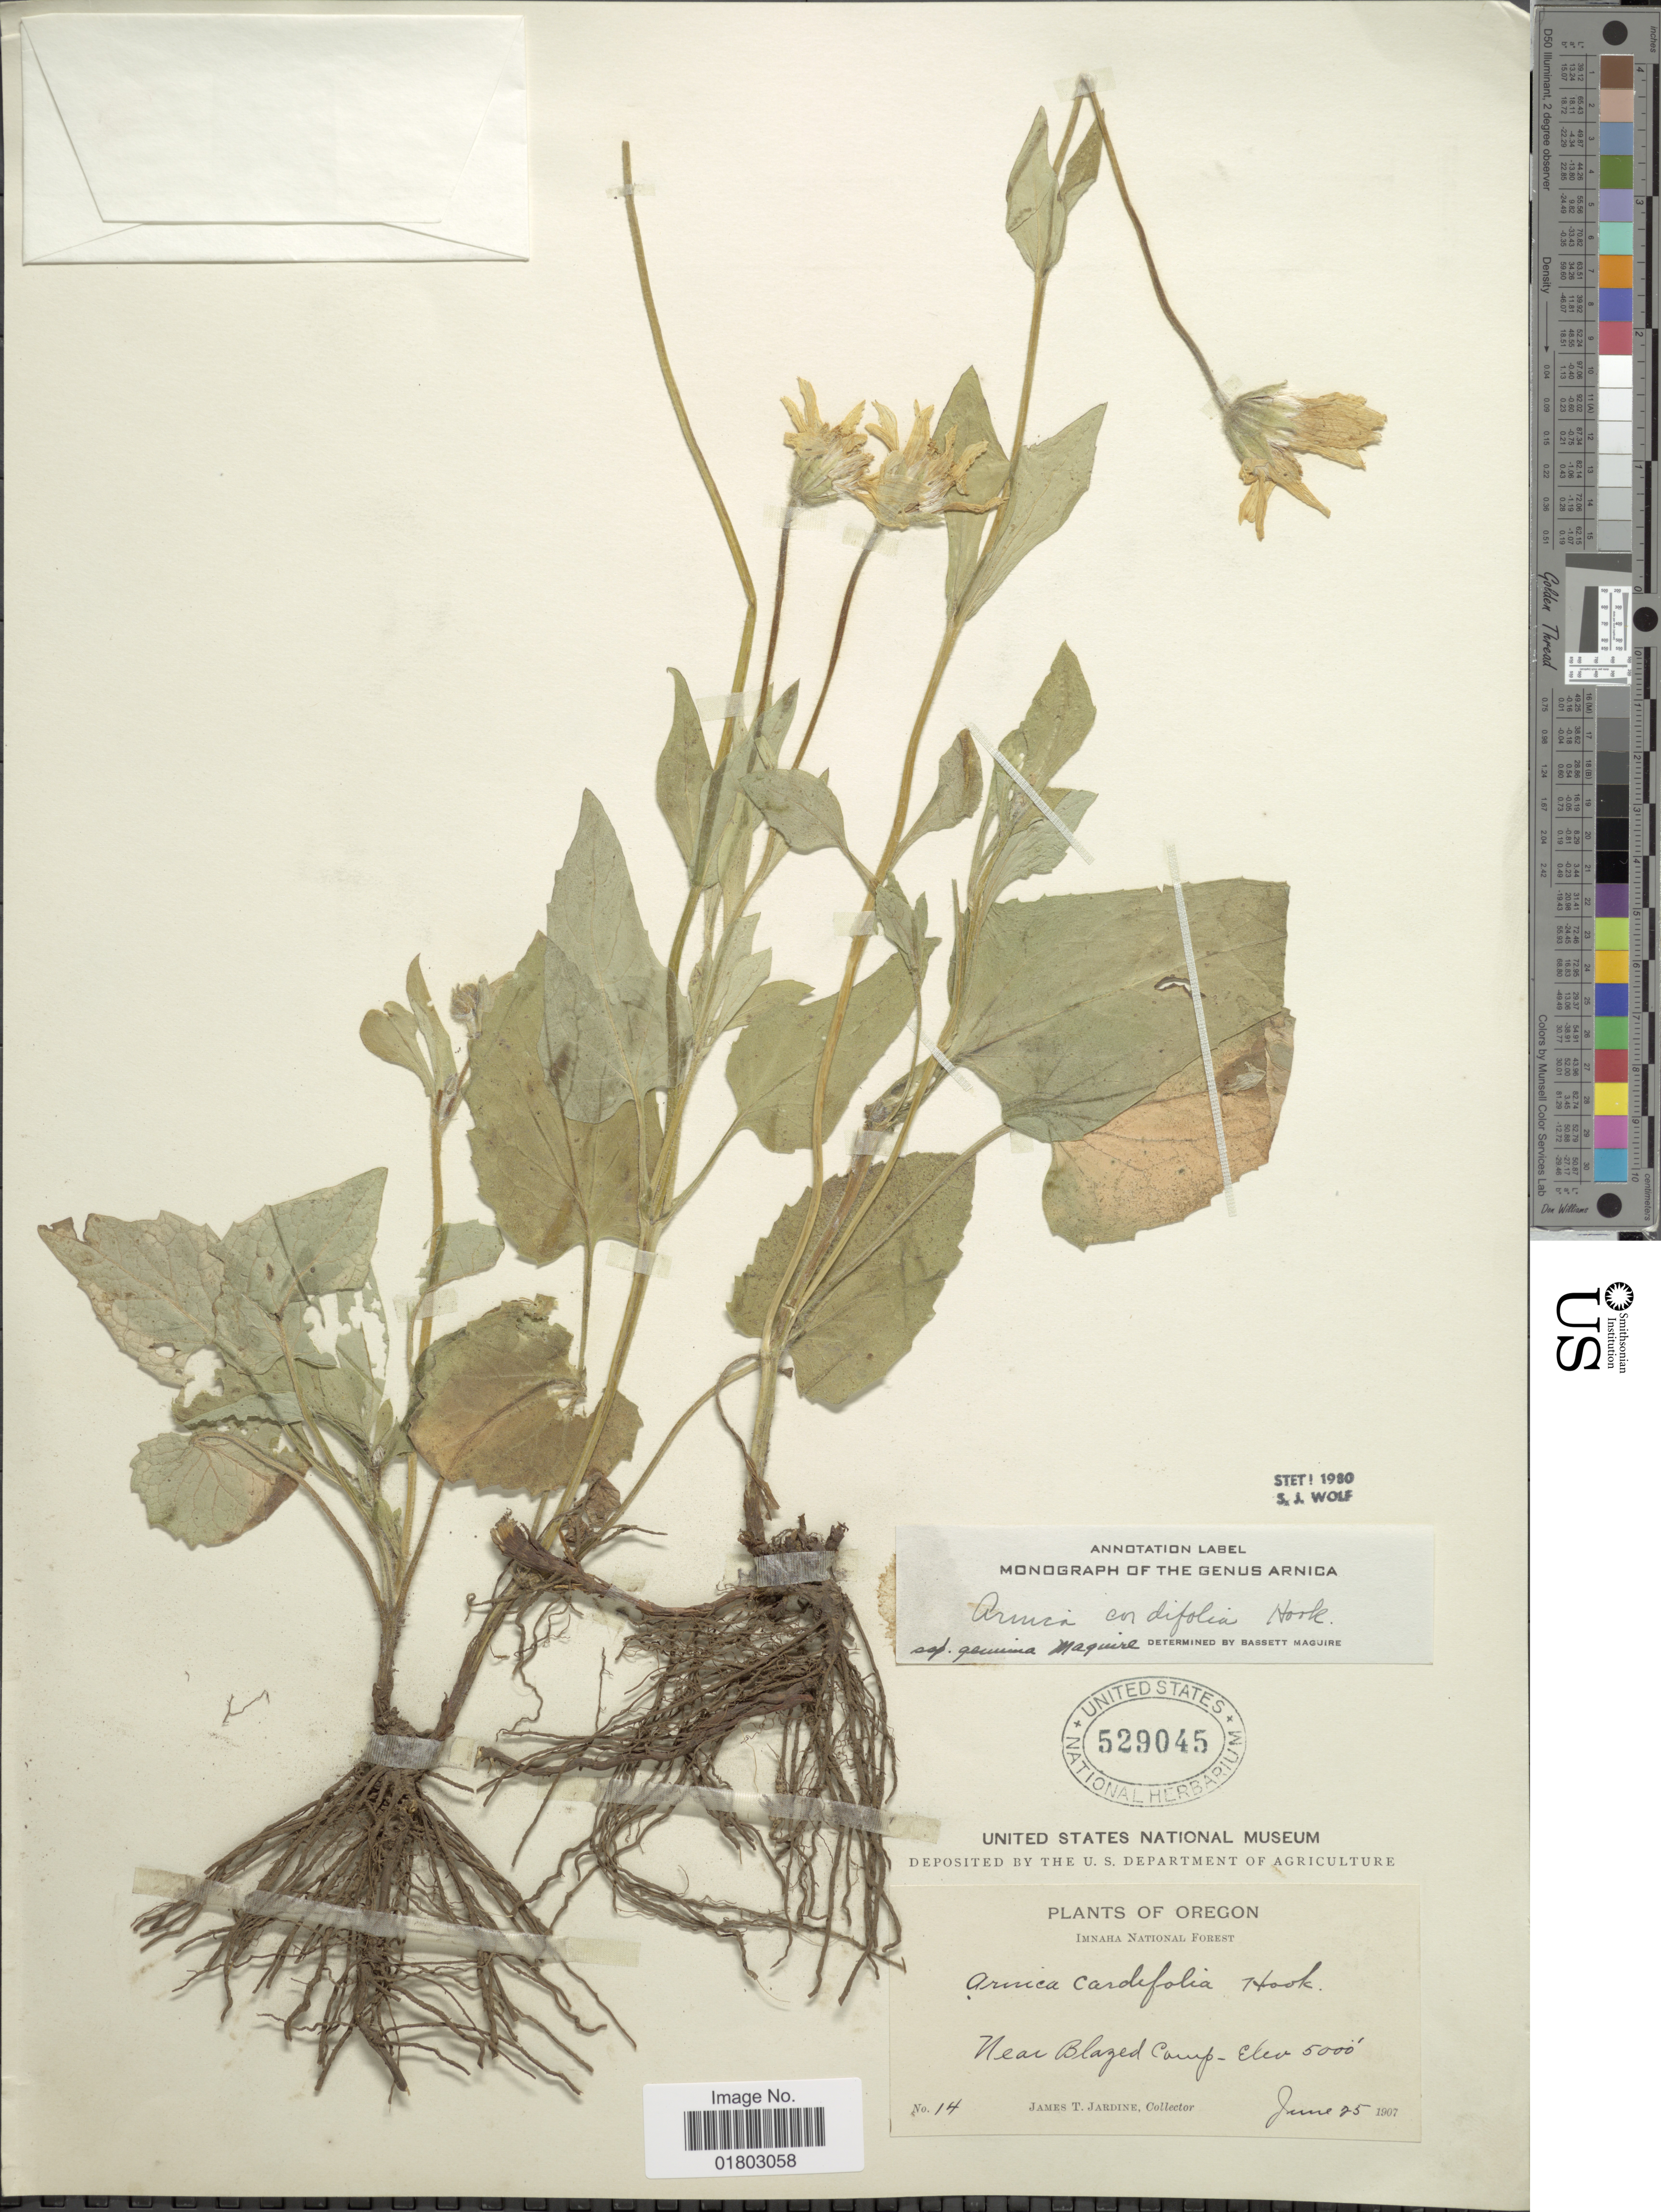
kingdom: Plantae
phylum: Tracheophyta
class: Magnoliopsida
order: Asterales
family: Asteraceae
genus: Arnica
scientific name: Arnica cordifolia subsp. genuina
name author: Maguire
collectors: J. T. Jardine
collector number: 14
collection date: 1907-06-25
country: United States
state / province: Oregon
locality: Imnaha National Forest, Near blazed Camp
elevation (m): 1524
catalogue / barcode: US 529045